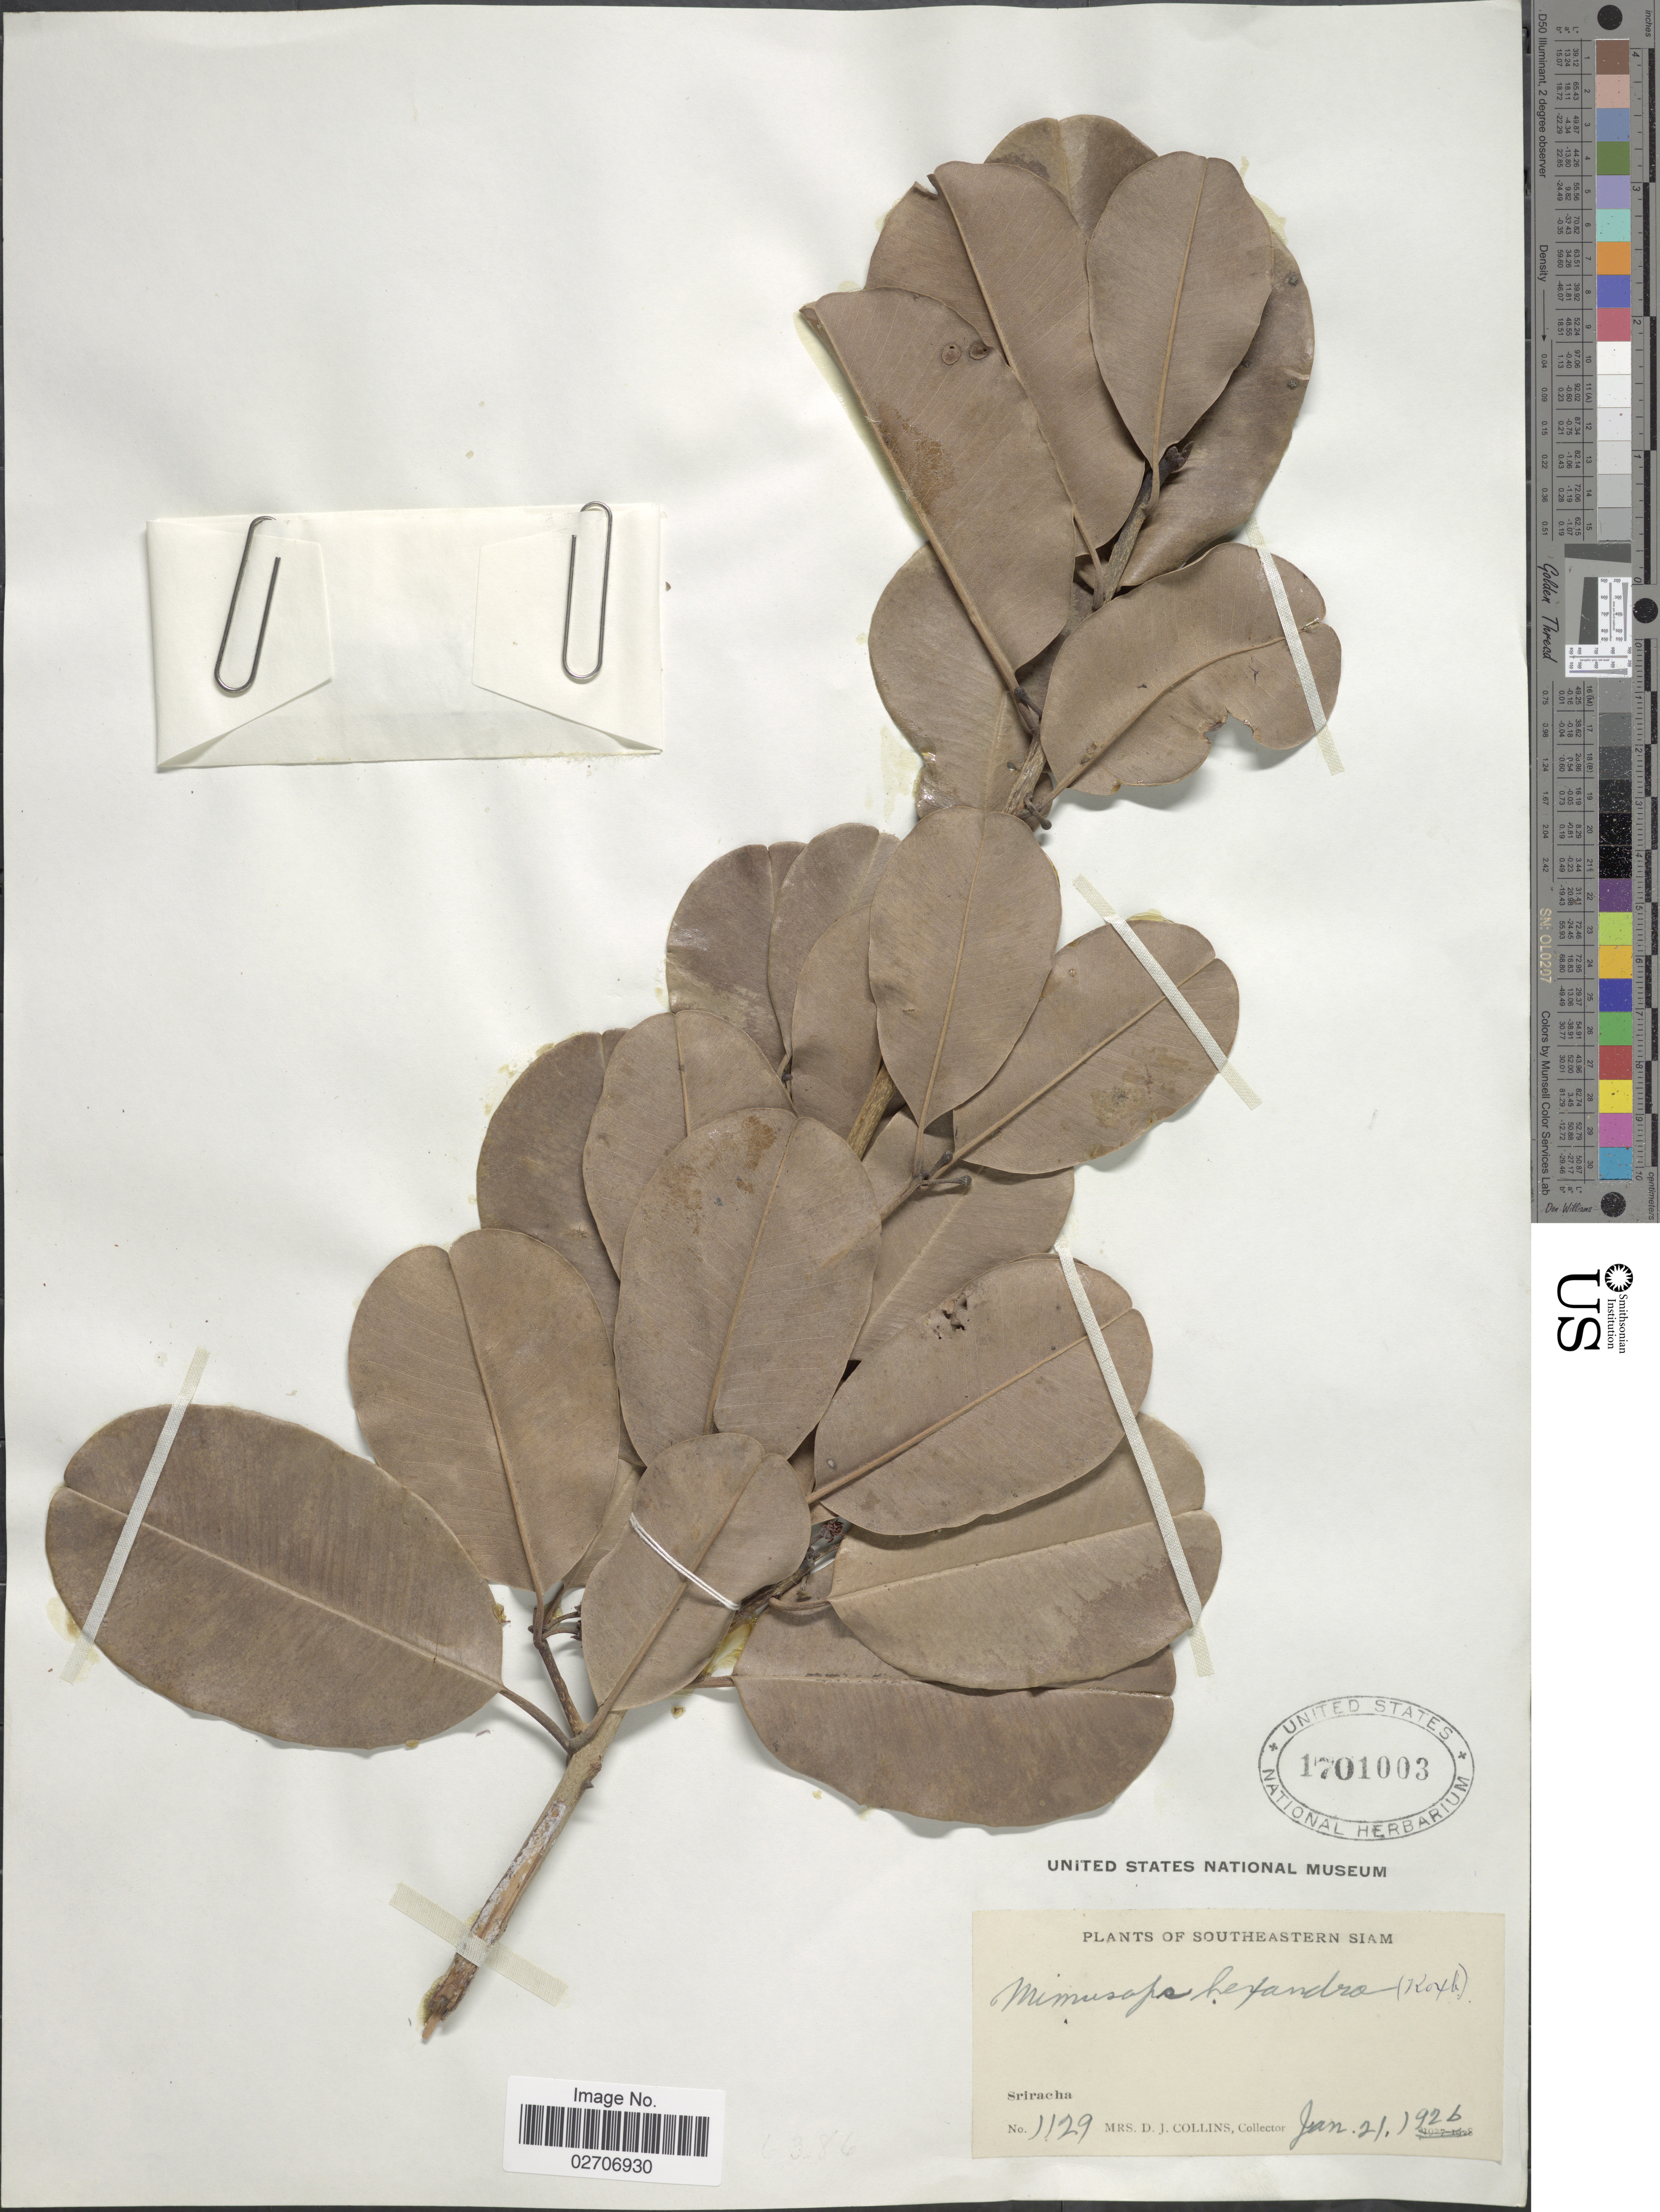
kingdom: Plantae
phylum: Tracheophyta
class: Magnoliopsida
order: Ericales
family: Sapotaceae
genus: Manilkara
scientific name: Manilkara hexandra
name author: (Roxb.) Dubard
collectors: Mrs. D. J. Collins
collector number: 1129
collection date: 1926-06-21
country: Thailand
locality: Southeastern Siam, Sriracha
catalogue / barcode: US 1701003